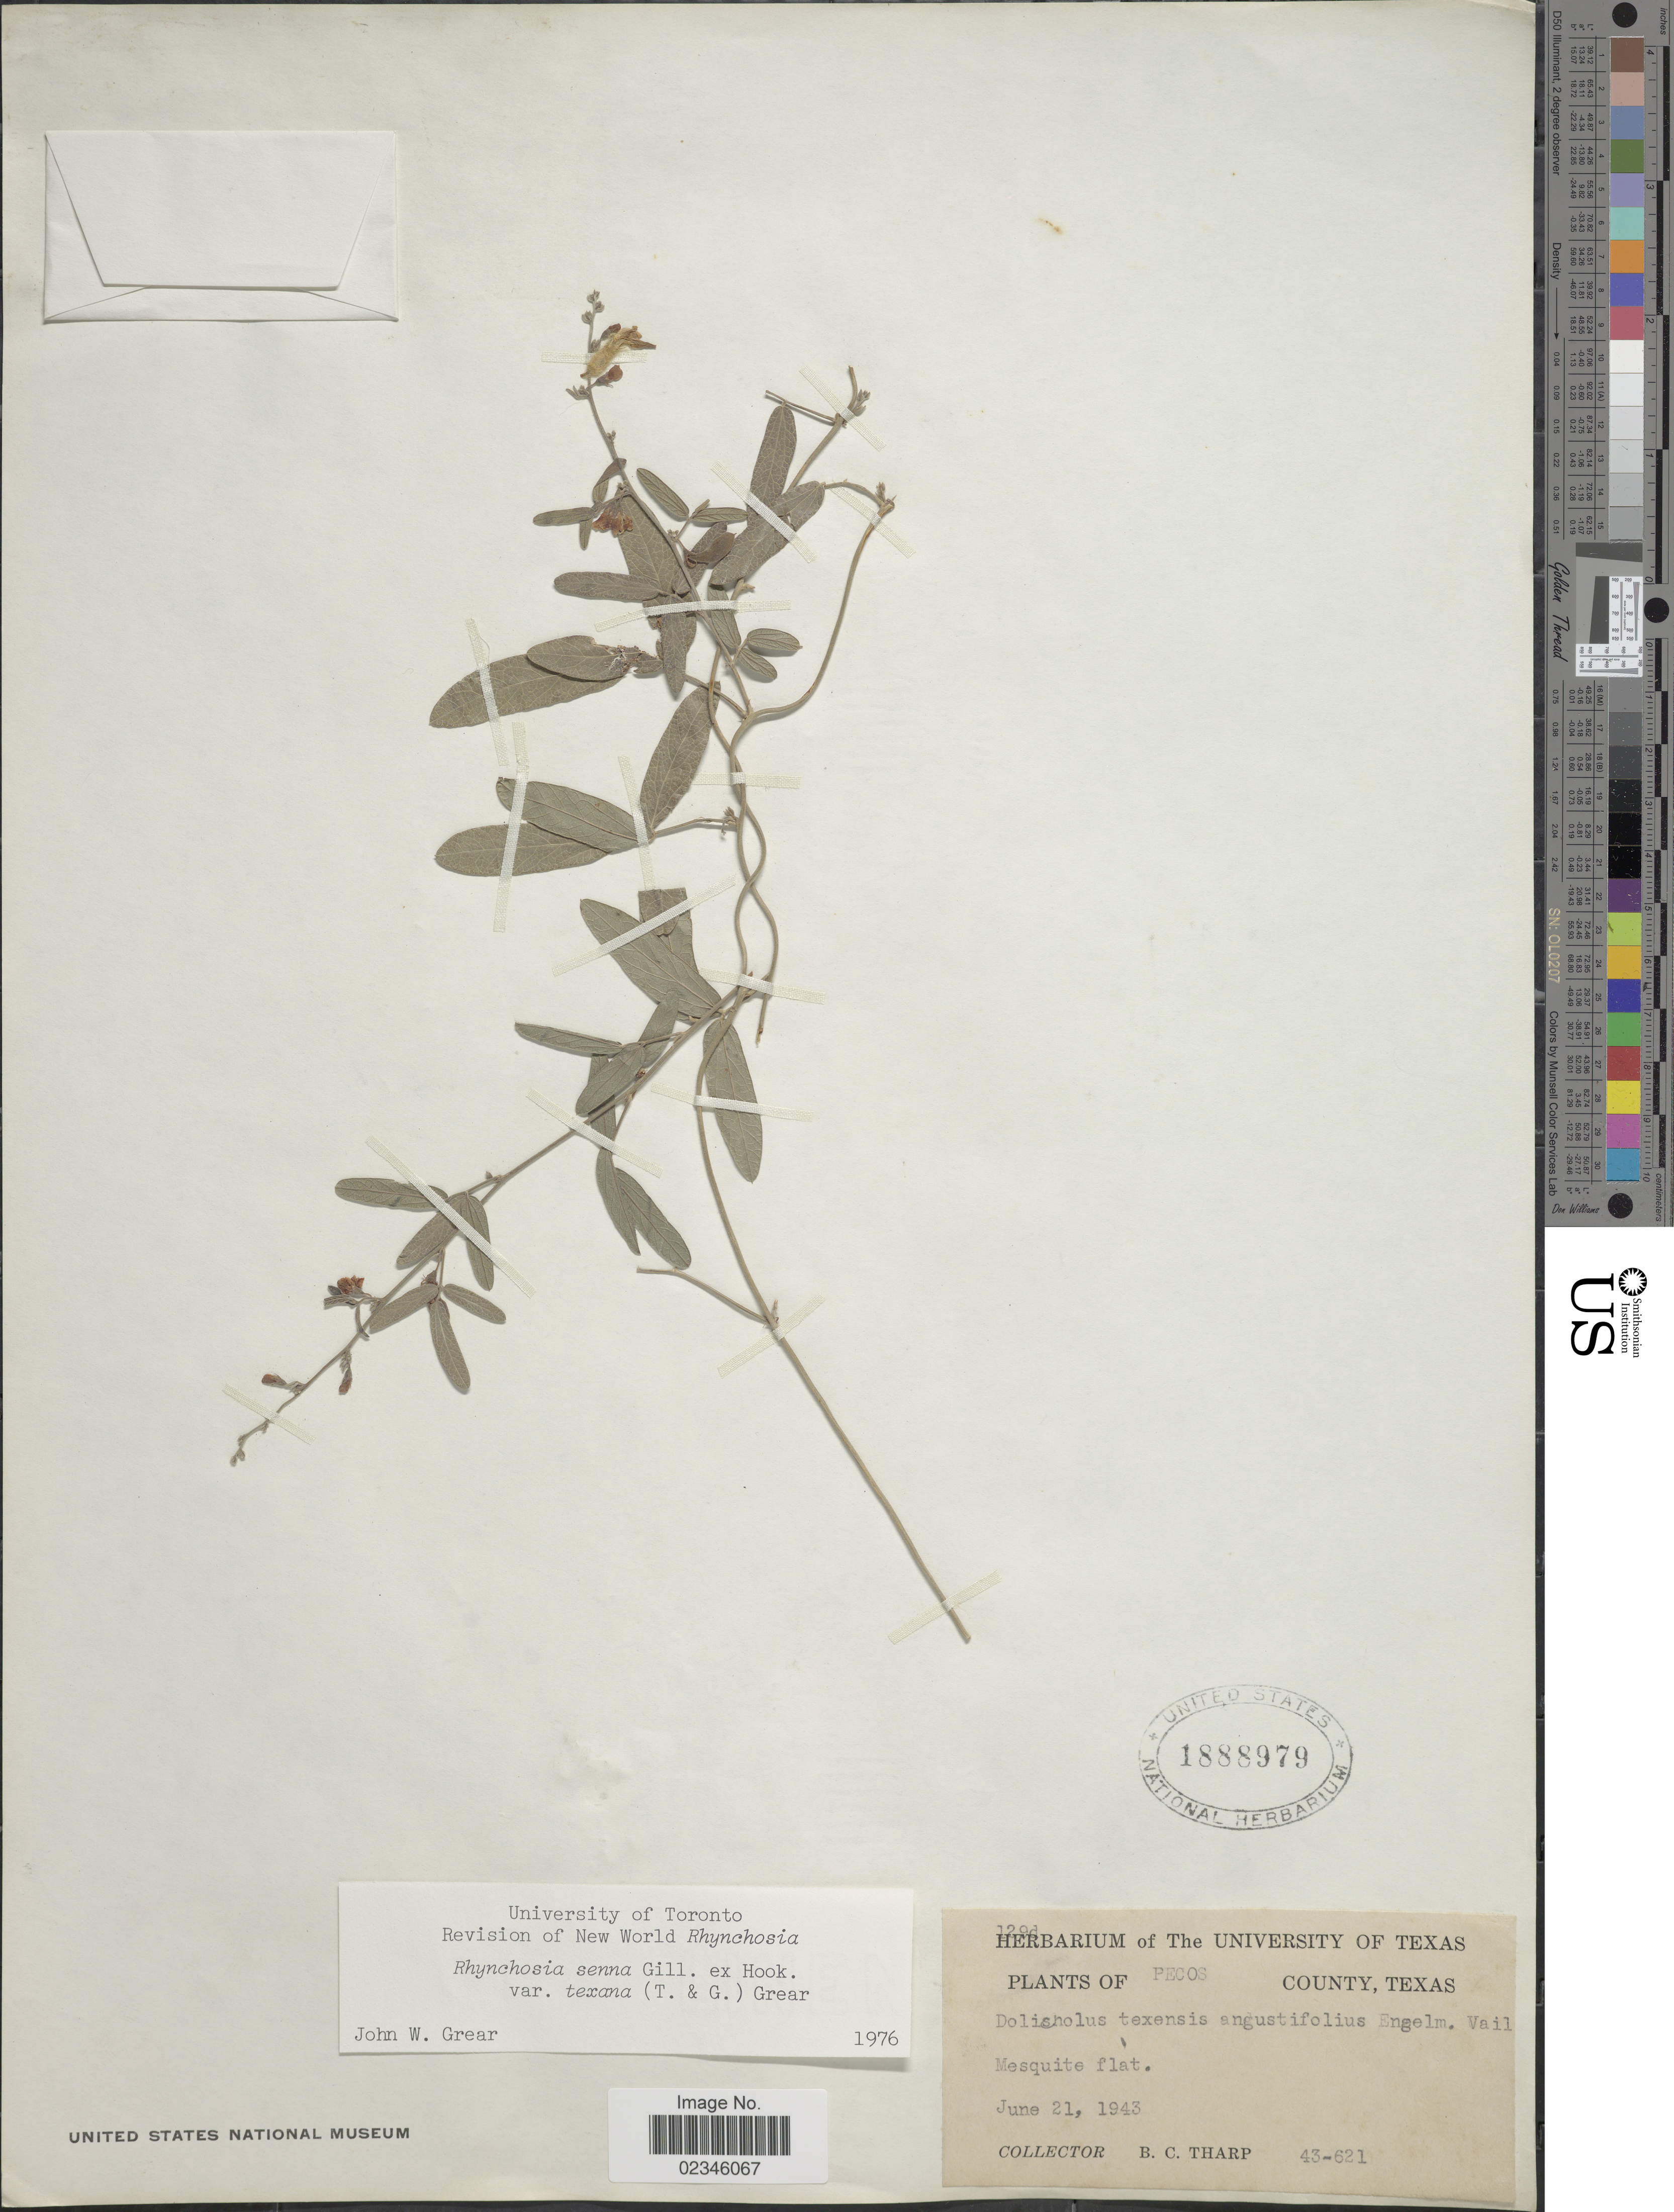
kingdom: Plantae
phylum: Tracheophyta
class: Magnoliopsida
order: Fabales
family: Fabaceae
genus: Rhynchosia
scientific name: Rhynchosia senna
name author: Gillies ex Hook.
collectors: B. C. Tharp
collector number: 43-621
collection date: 1943-06-21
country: United States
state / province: Texas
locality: Pecos County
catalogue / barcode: US 1888979